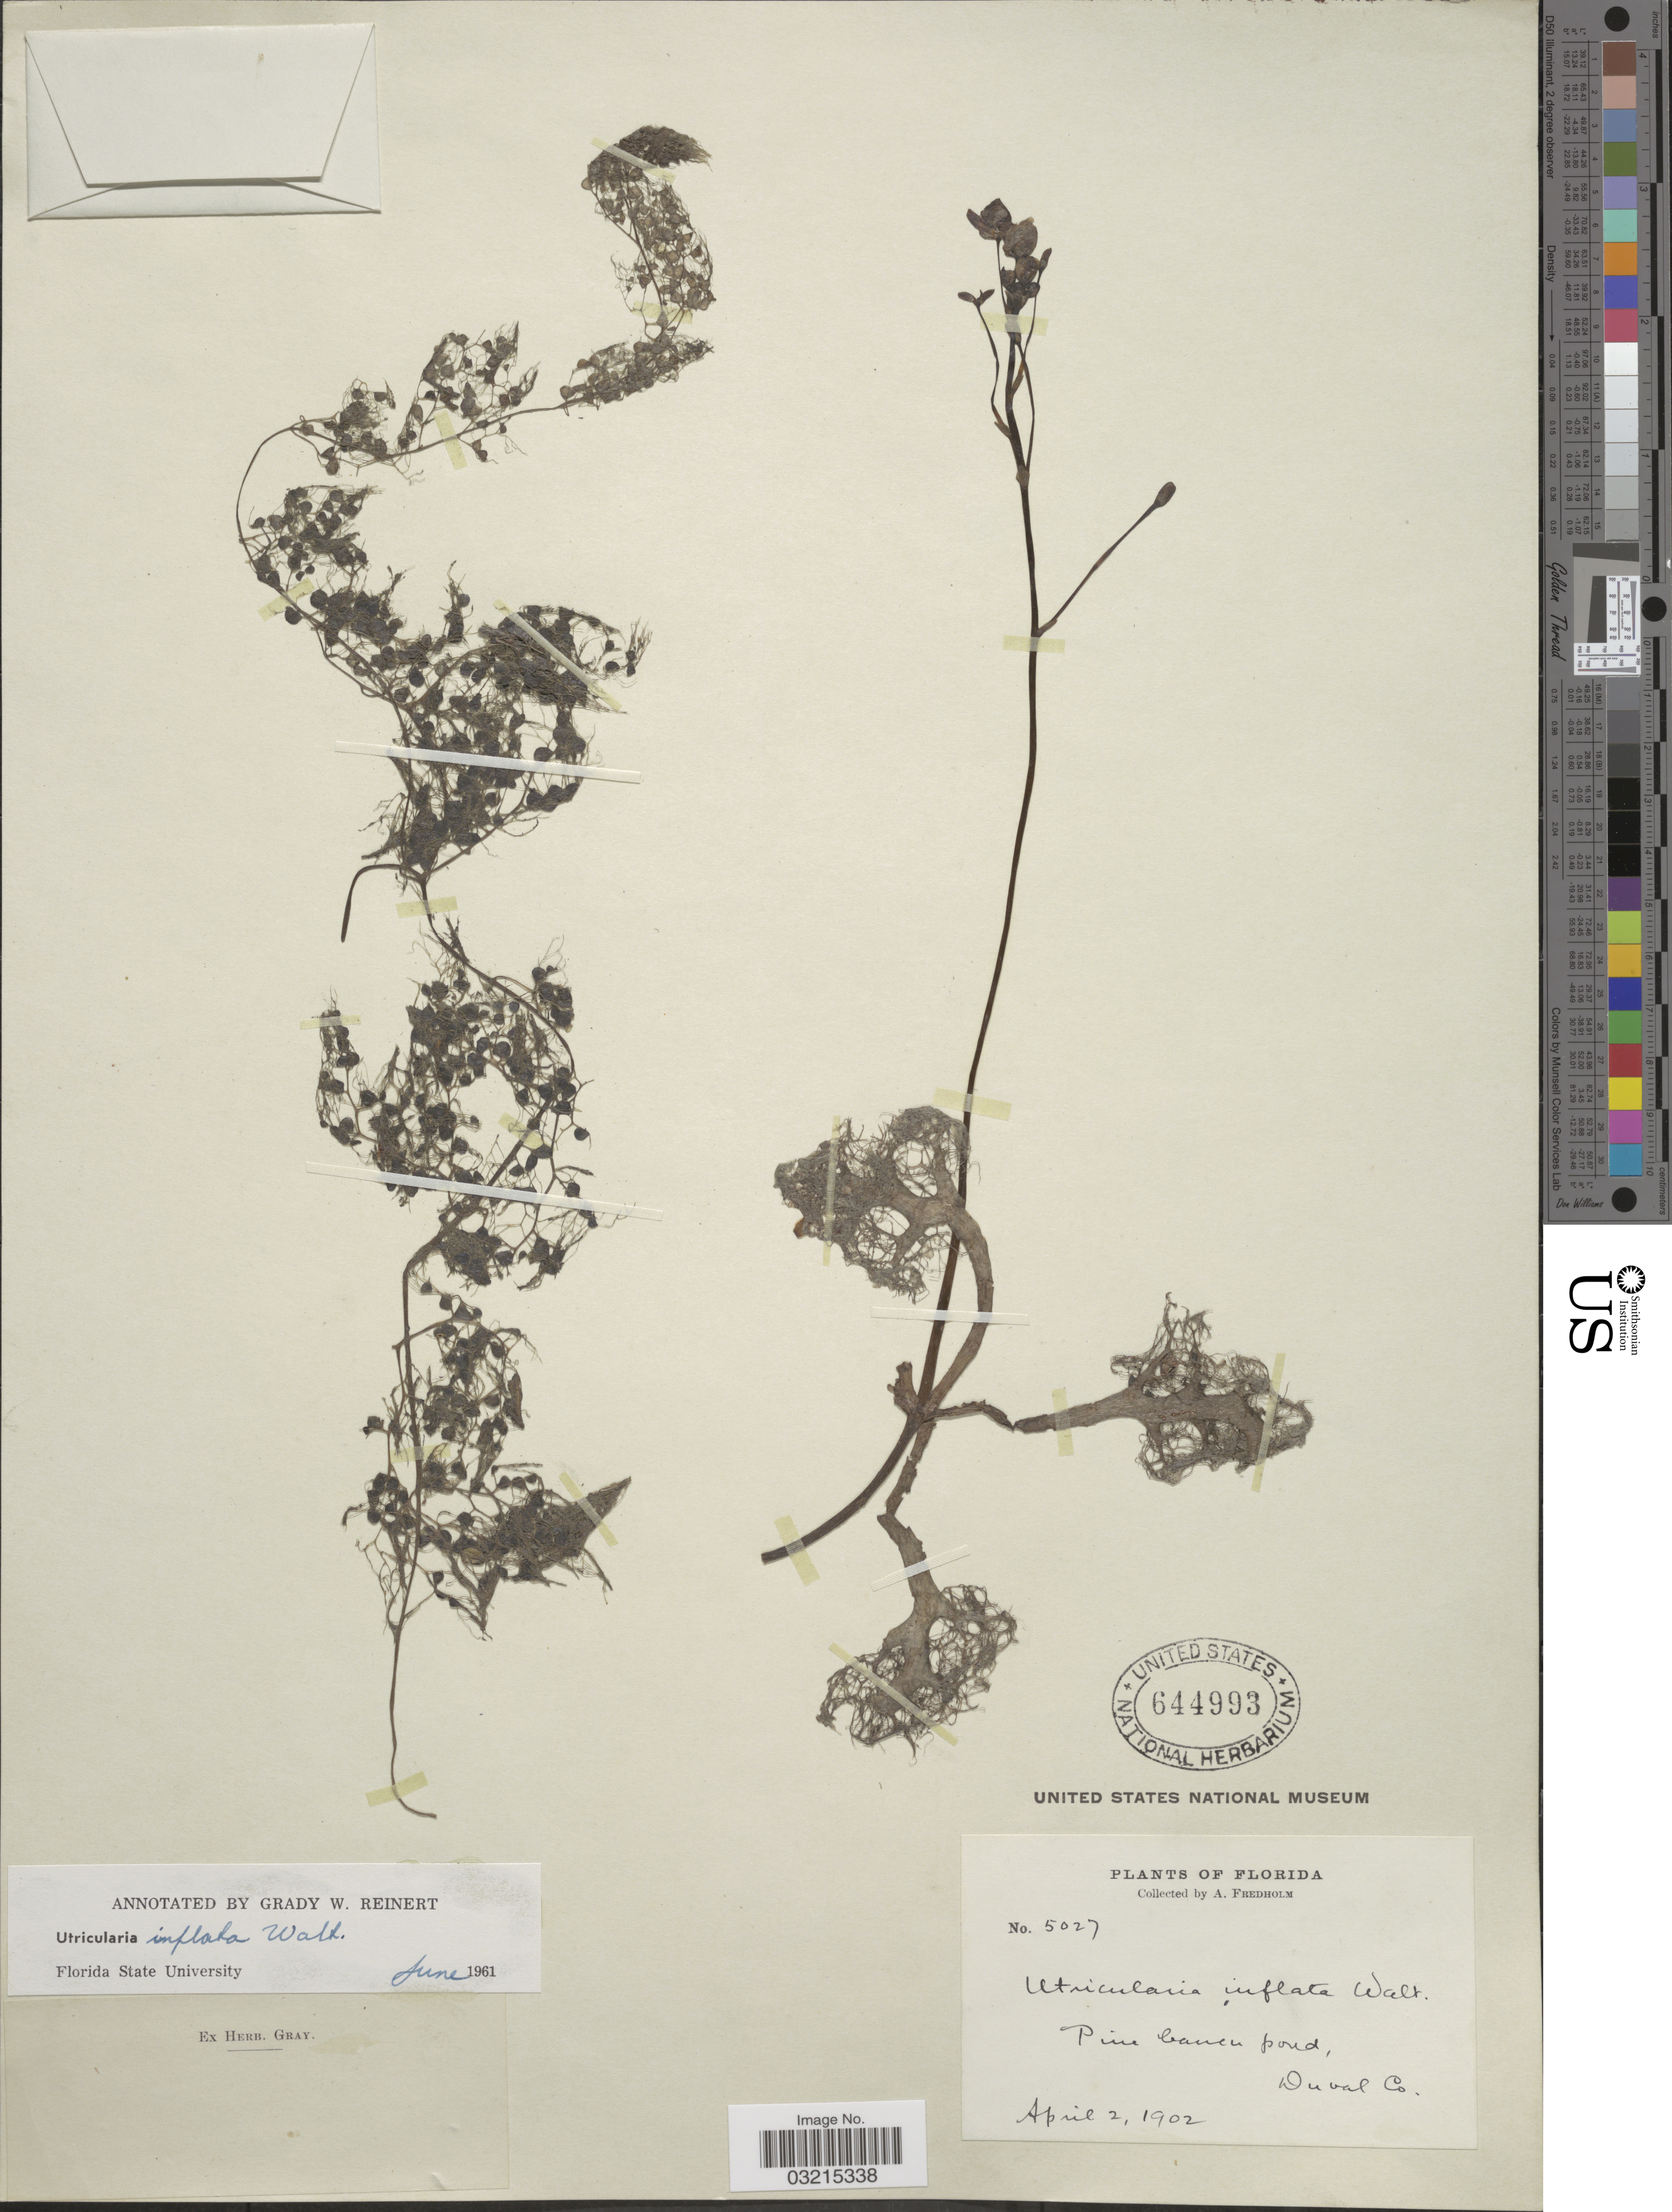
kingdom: Plantae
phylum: Tracheophyta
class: Magnoliopsida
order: Lamiales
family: Lentibulariaceae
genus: Utricularia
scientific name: Utricularia inflata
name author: Walter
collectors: A. Fredholm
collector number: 5027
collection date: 1902-04-02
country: United States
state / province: Florida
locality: Pine barren pond, Duval Co.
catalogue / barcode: US 644993